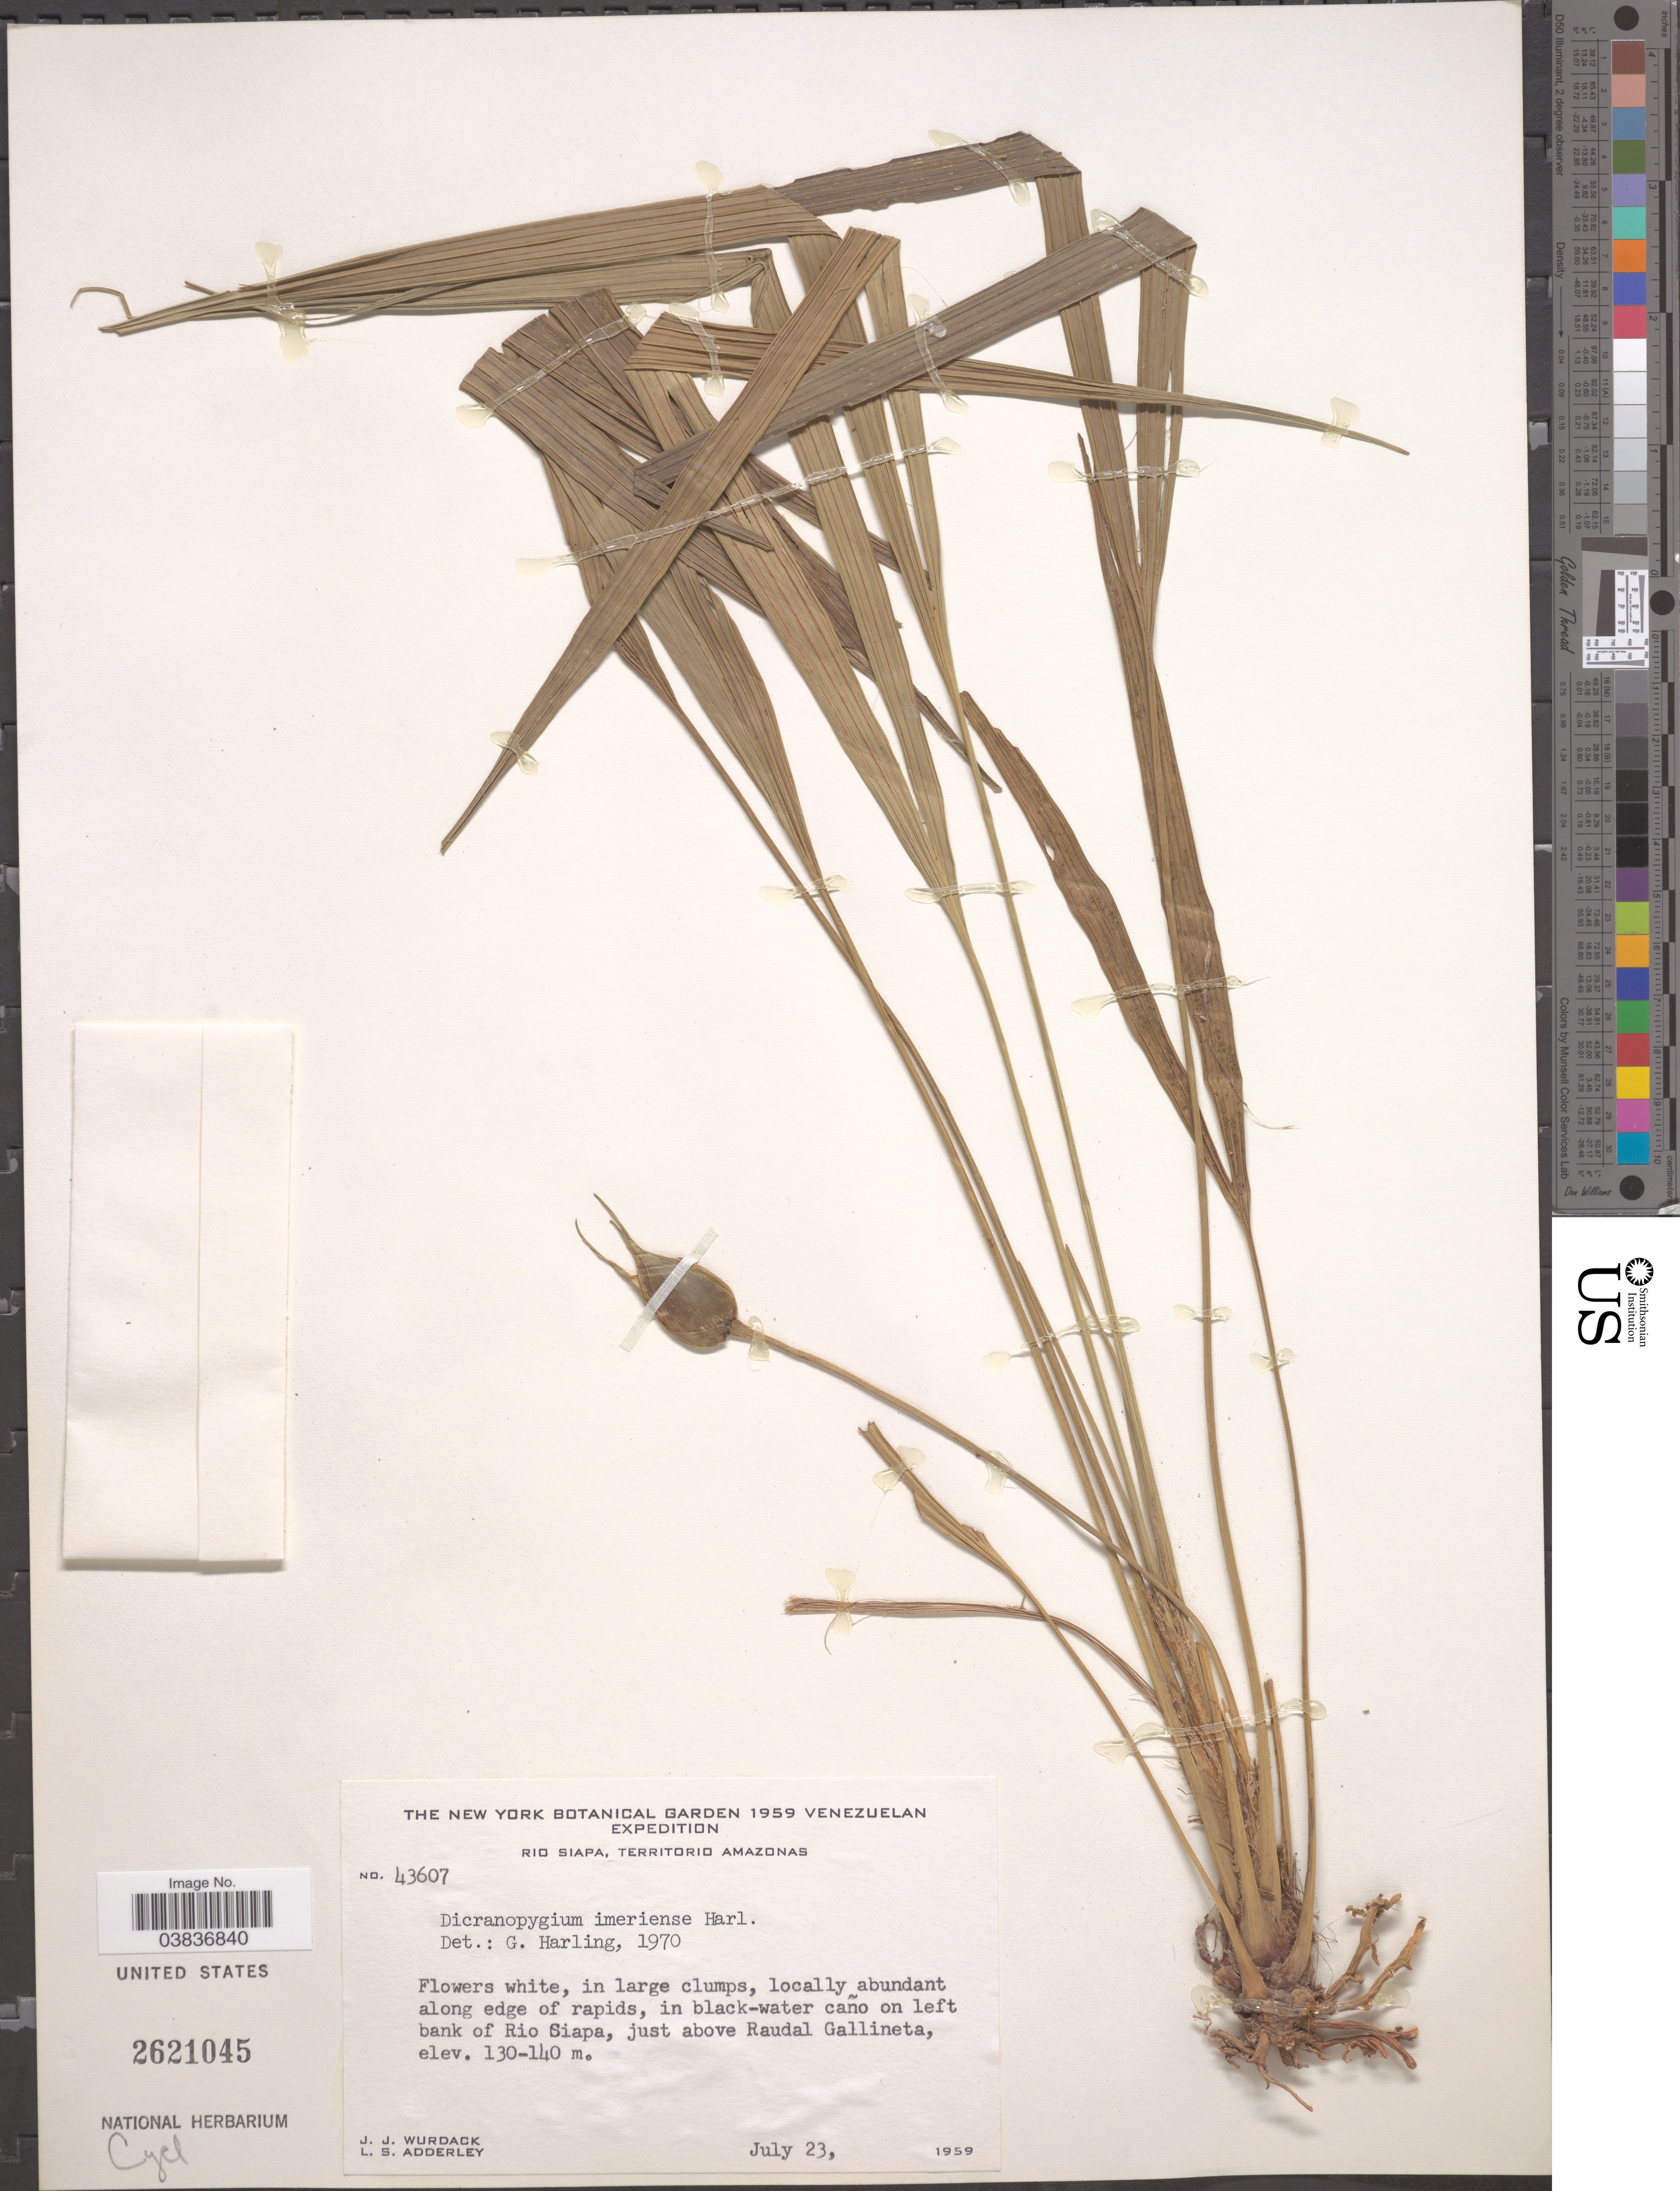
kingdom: Plantae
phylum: Tracheophyta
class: Liliopsida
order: Pandanales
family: Cyclanthaceae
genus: Dicranopygium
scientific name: Dicranopygium imeriense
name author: Harling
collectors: J. J. Wurdack & L. S. Adderley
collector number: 43607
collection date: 1959-07-23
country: Venezuela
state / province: Amazonas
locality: Rio Siapa. In black-water caño on left bank of Rio Siapa, just above Raudal Gallineta.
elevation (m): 130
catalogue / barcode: US 2621045